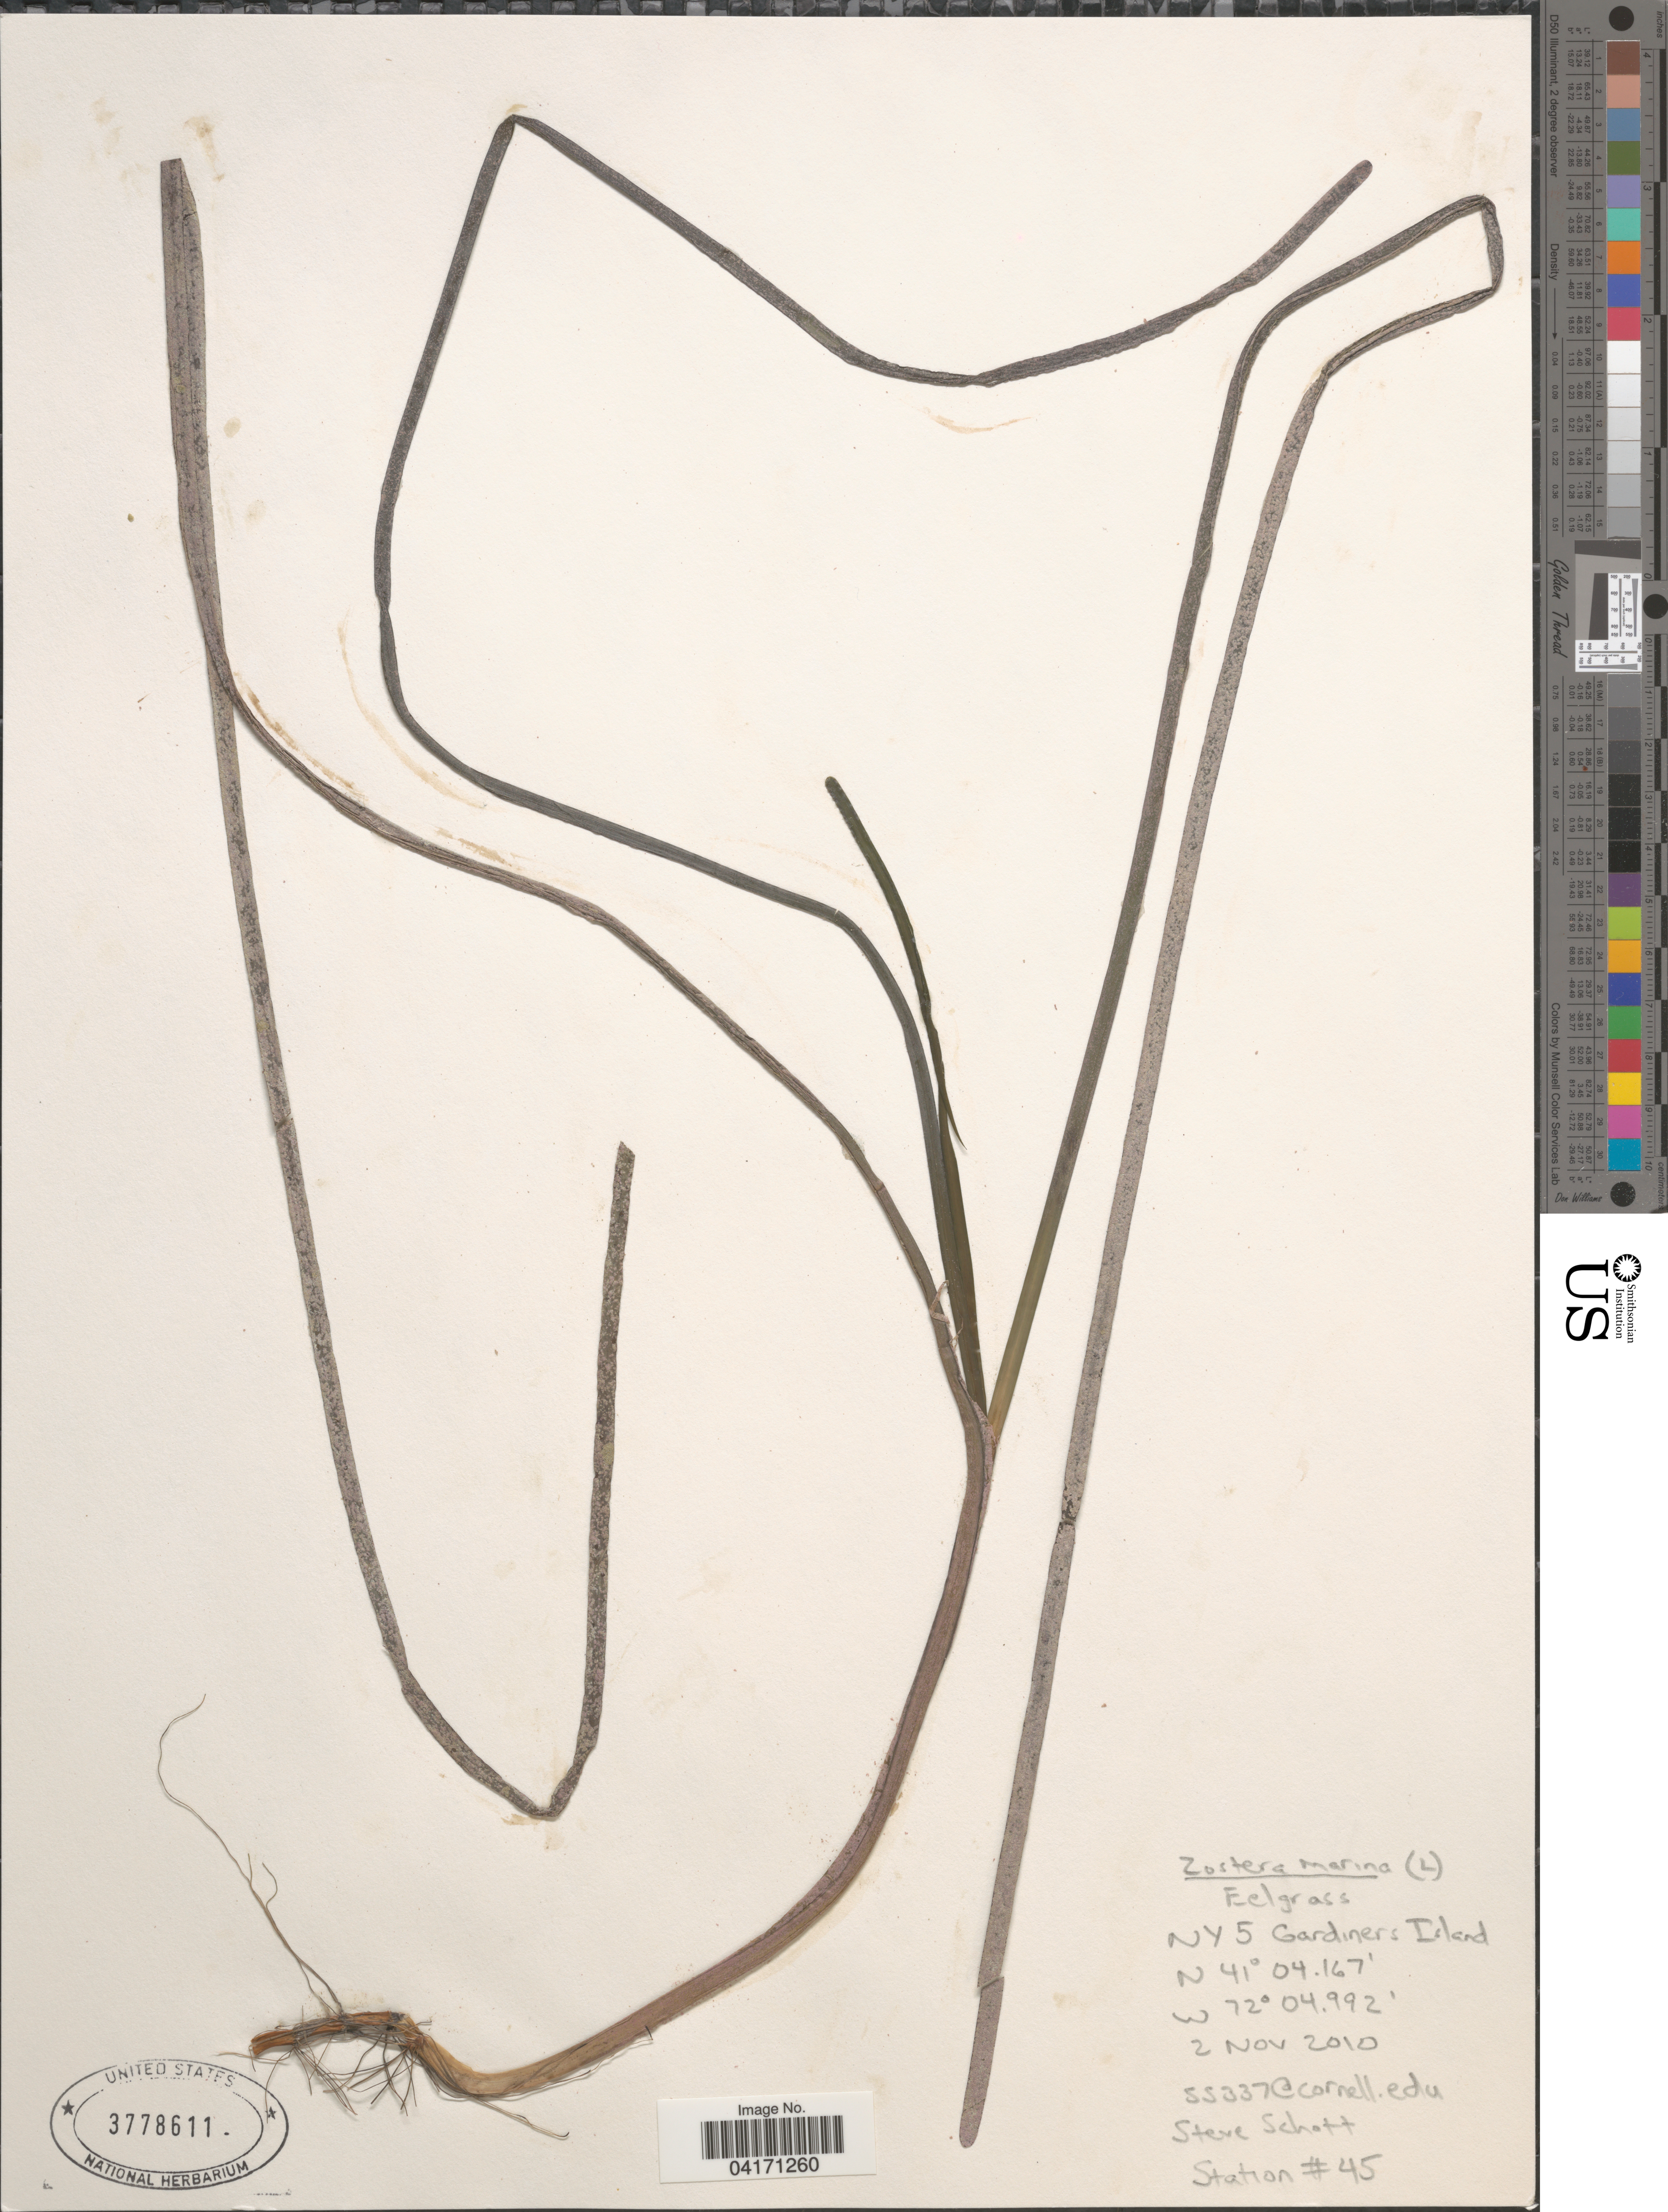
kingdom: Plantae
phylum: Tracheophyta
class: Liliopsida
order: Alismatales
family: Zosteraceae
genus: Zostera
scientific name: Zostera marina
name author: L.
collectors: S. Schott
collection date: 2010-11-02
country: United States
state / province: New York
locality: NY 5 Gardiners Island. Station #45.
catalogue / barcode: US 3778611